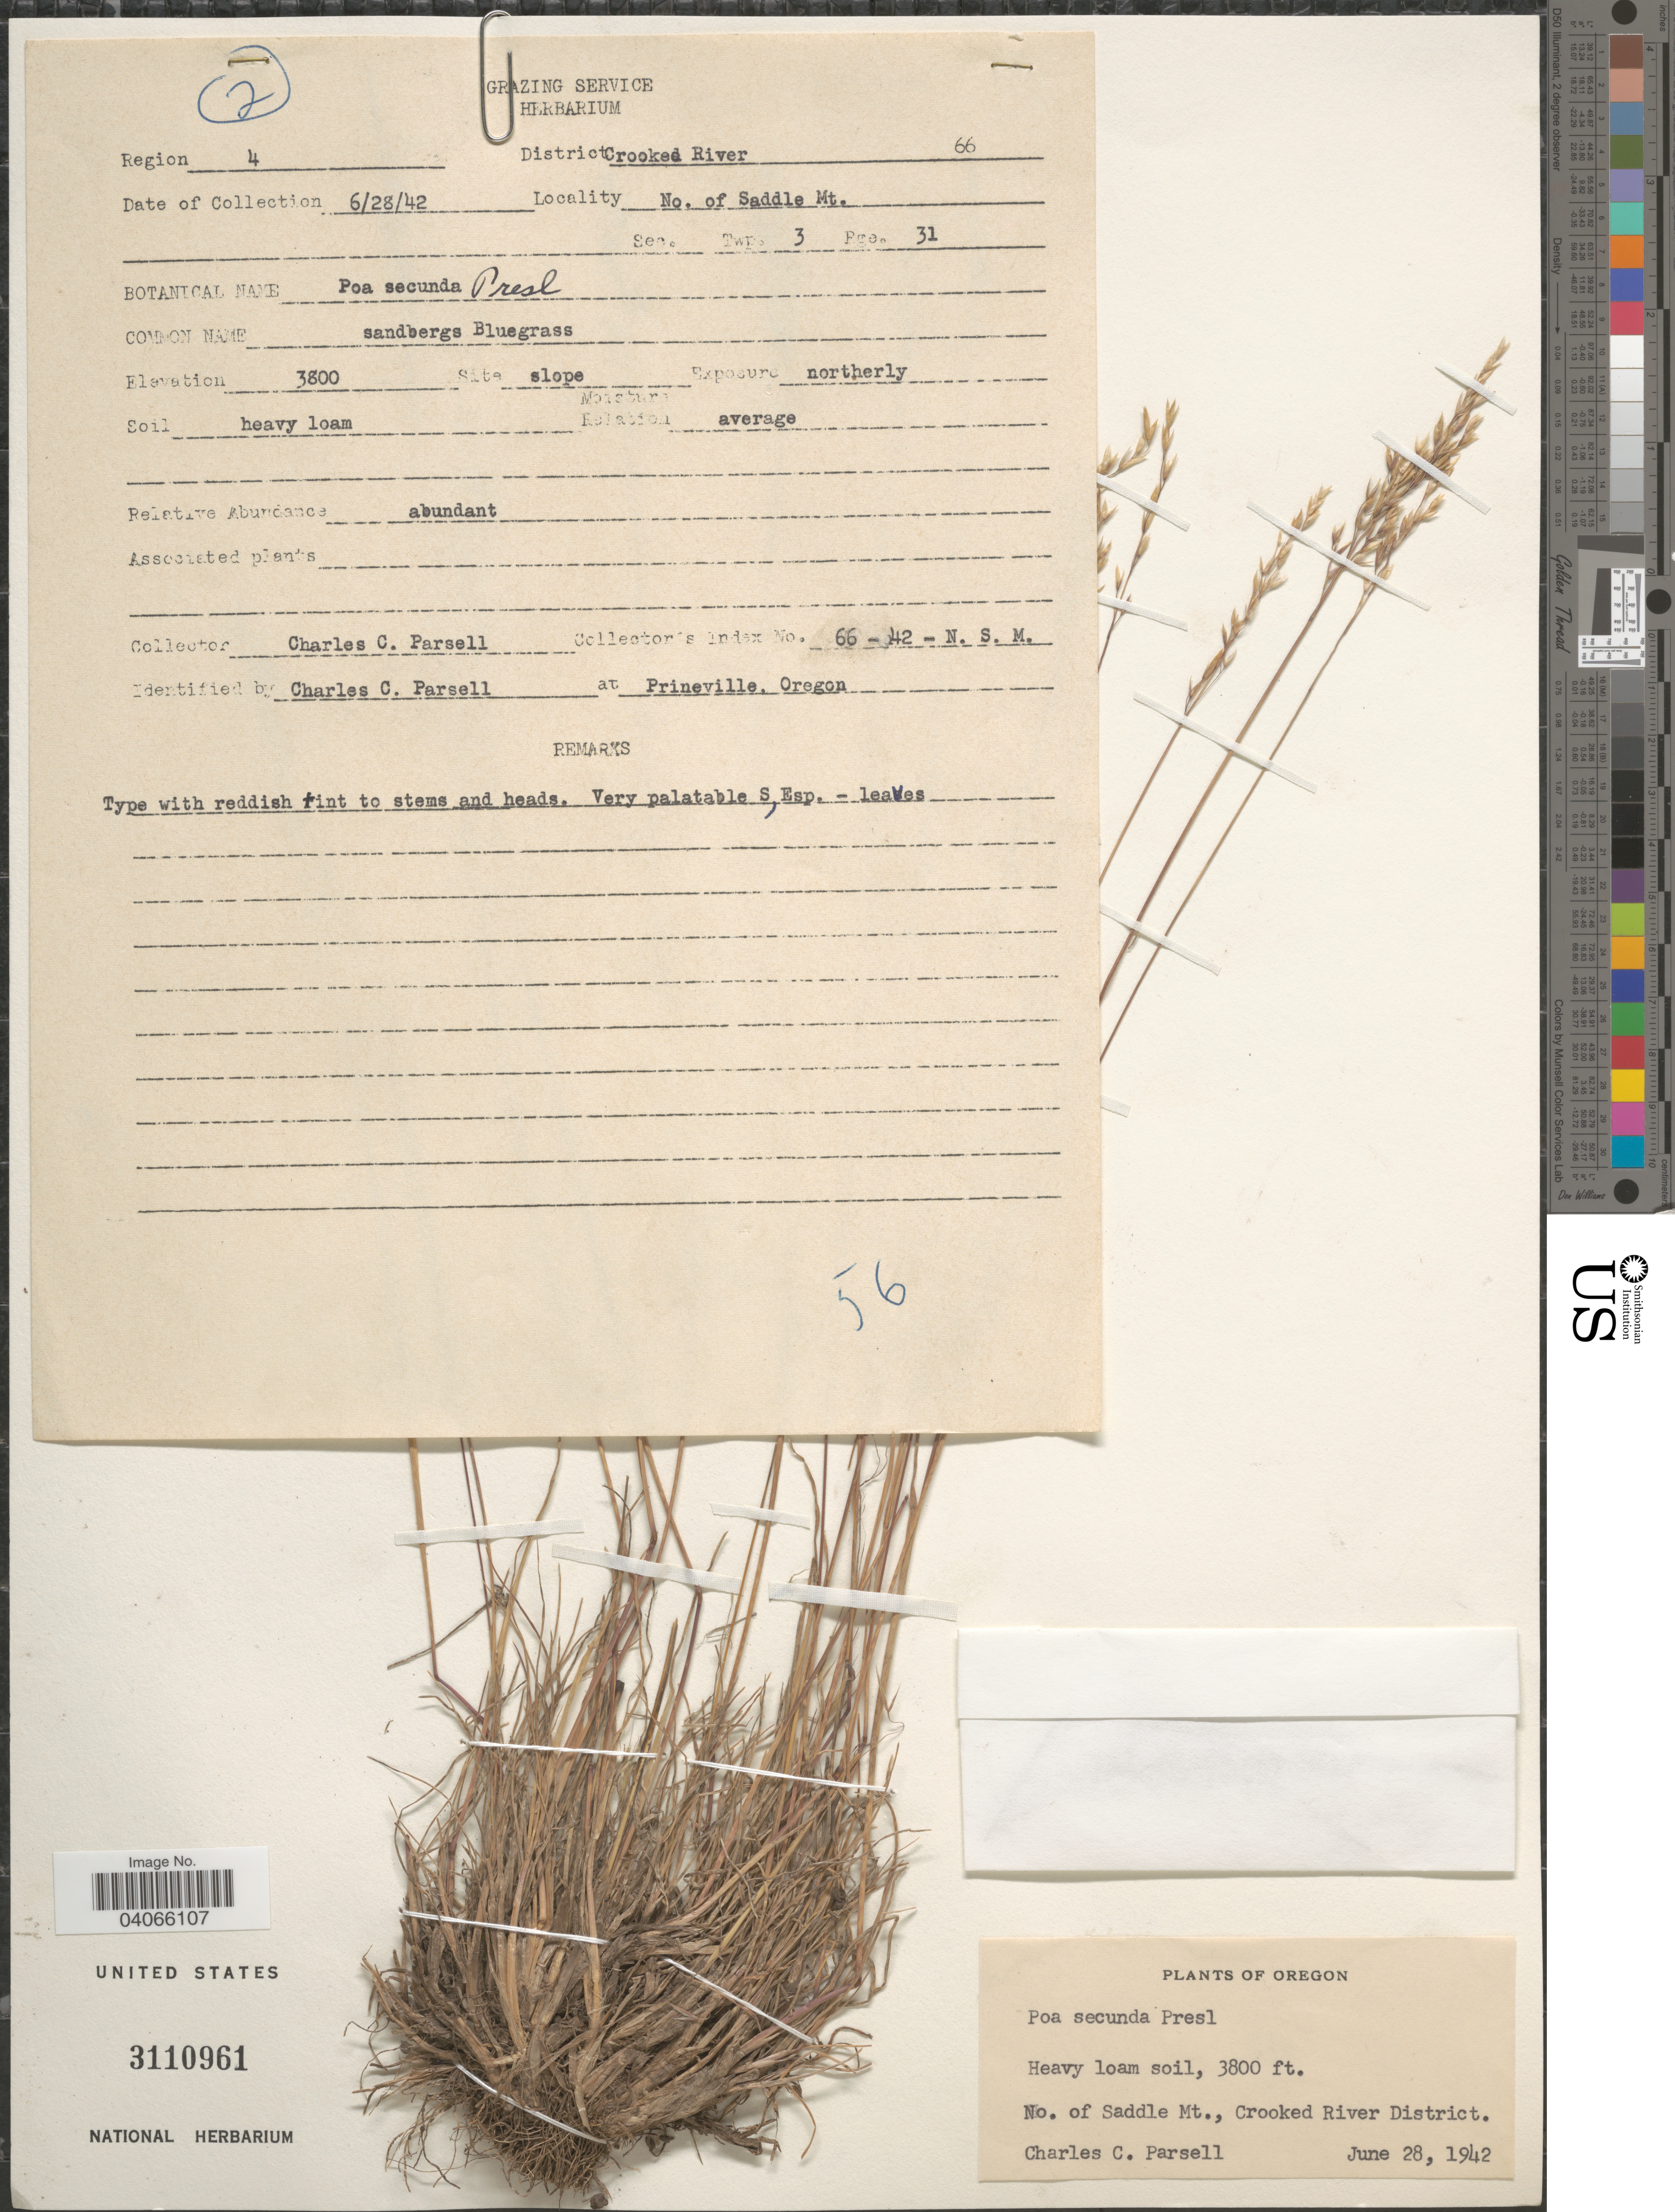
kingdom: Plantae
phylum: Tracheophyta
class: Liliopsida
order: Poales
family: Poaceae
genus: Poa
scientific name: Poa secunda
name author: J. Presl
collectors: C. Parsell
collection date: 1942-06-28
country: United States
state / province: Oregon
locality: No. of Saddle Mt., Crooked River District.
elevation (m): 1158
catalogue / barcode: US 3110961